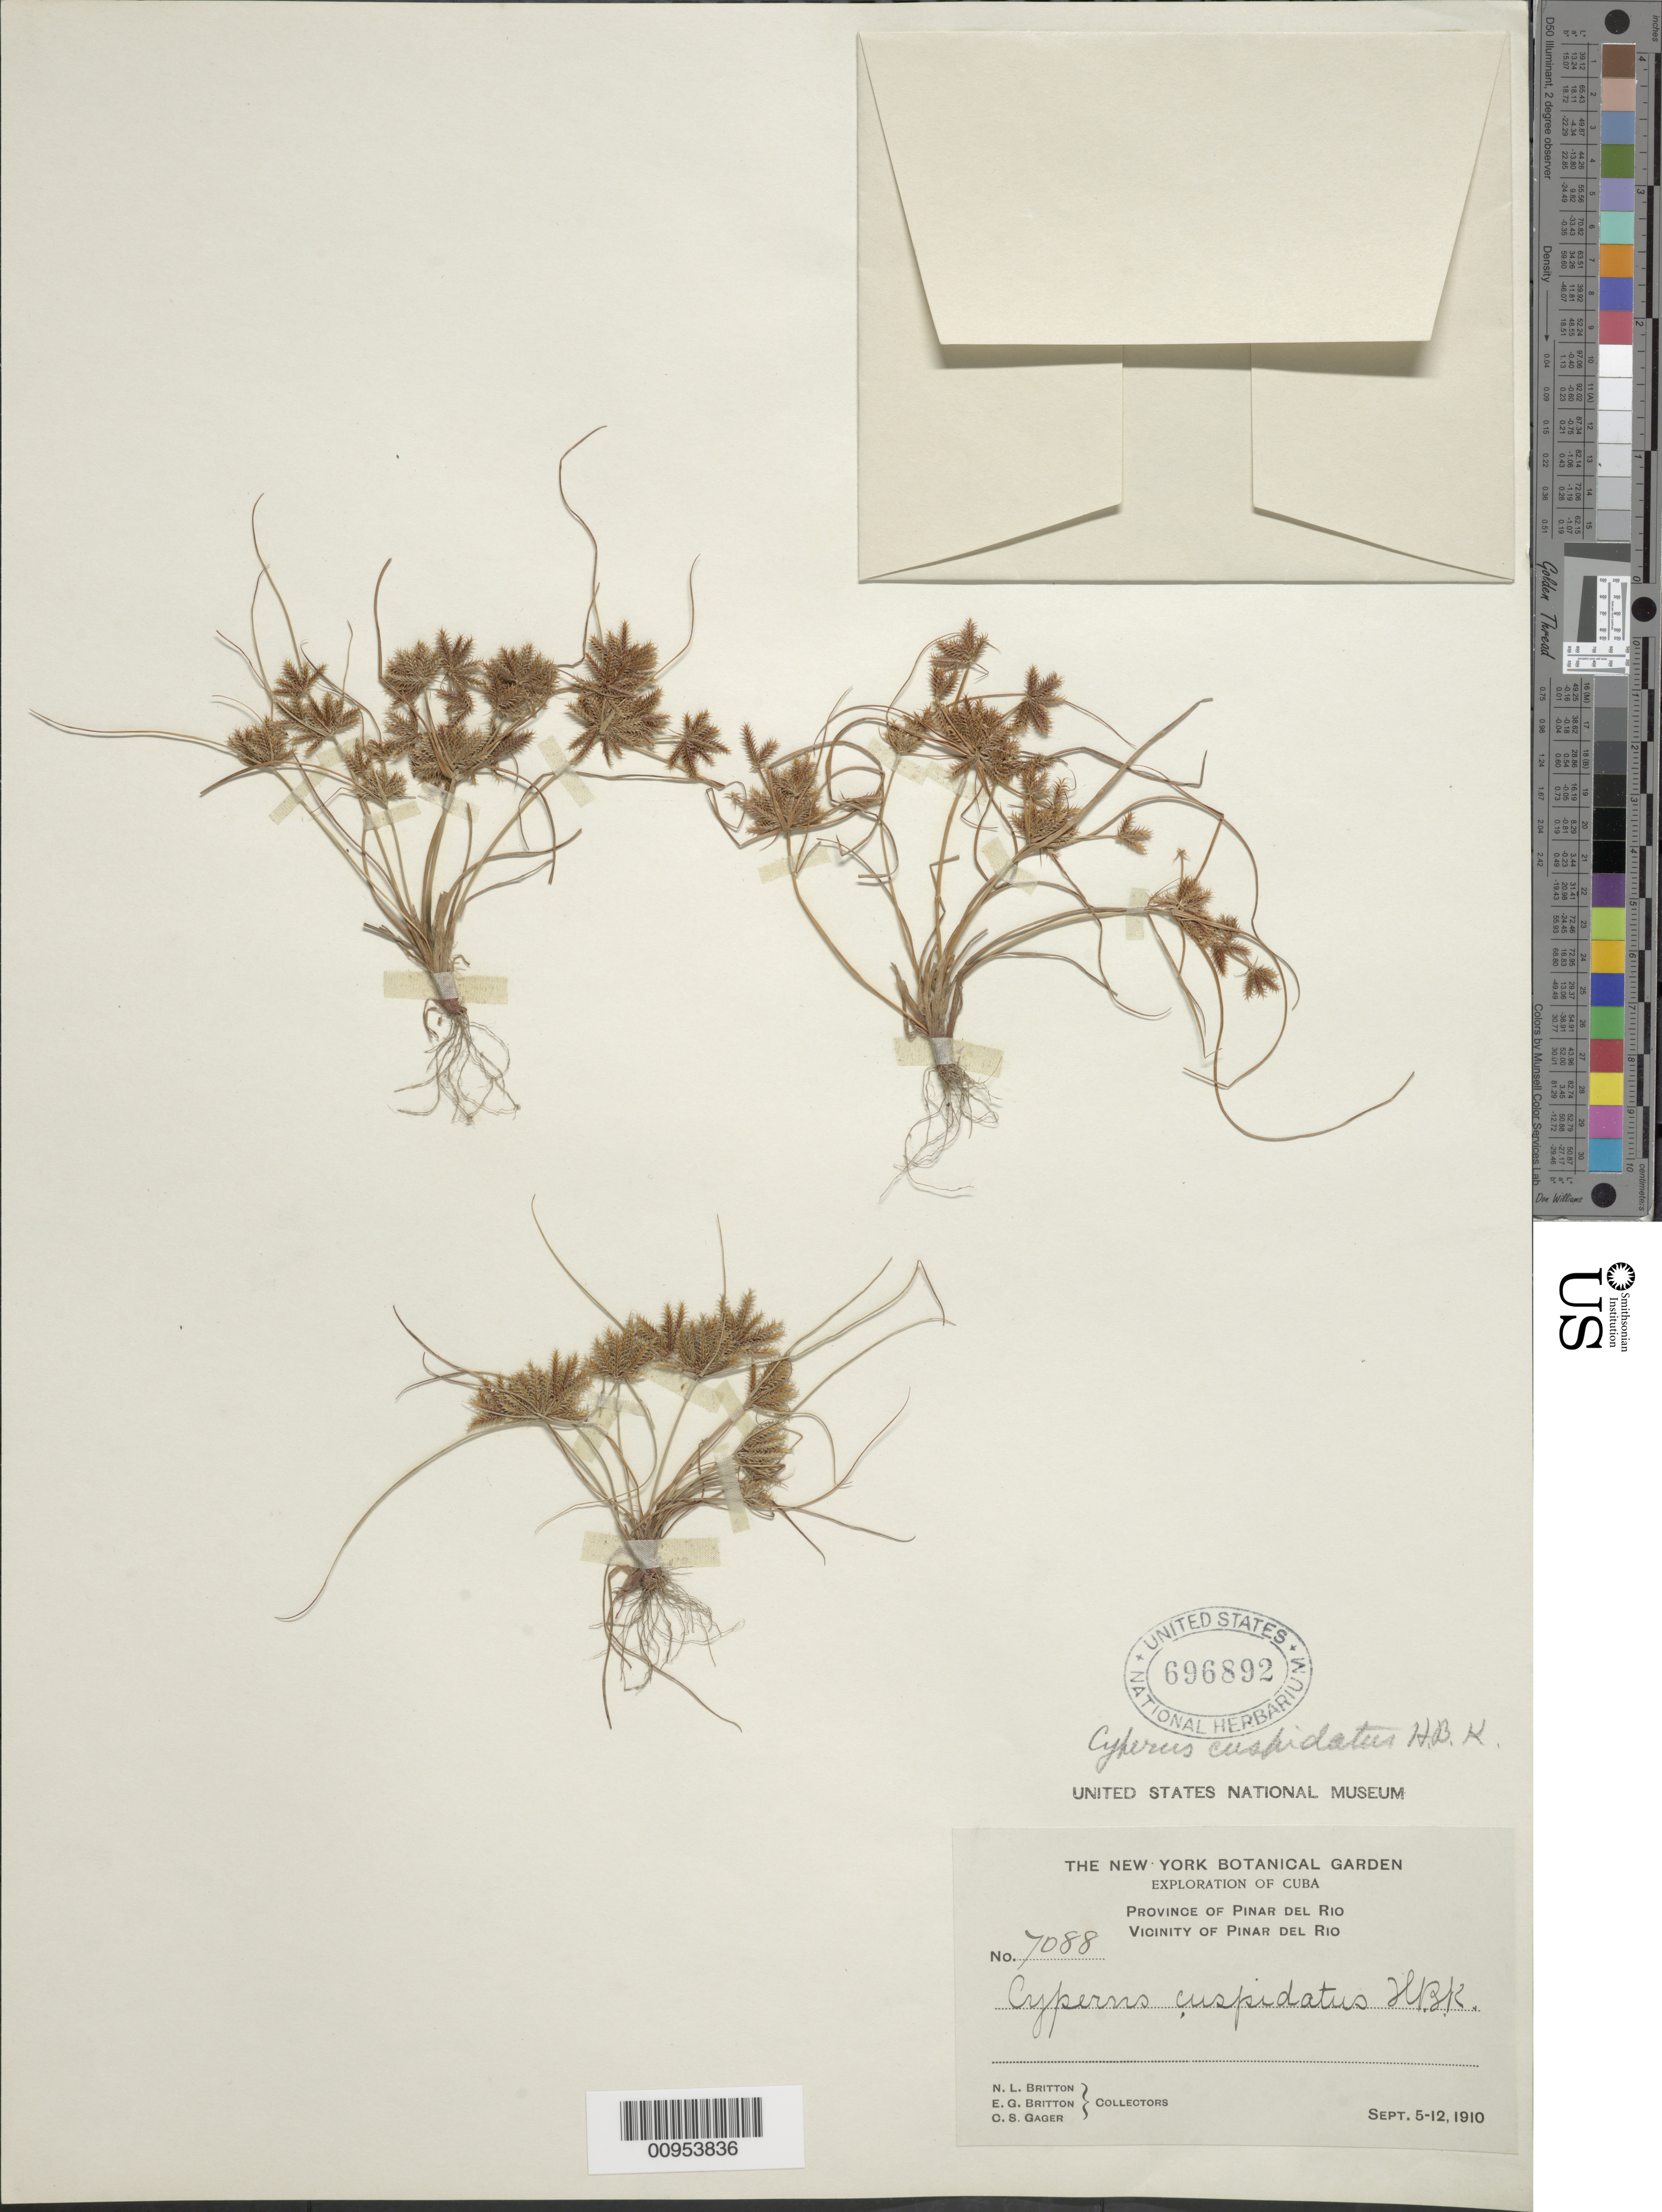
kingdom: Plantae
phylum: Tracheophyta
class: Liliopsida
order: Poales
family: Cyperaceae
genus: Cyperus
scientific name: Cyperus cuspidatus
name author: Kunth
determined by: Kükenthal, G.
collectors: N. Britton, E. G. Britton & C. Gager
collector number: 7088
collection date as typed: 05 Sep 1910 to 12 Sep 1910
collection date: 1910-09-05/1910-09-12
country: Cuba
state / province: Pinar del Rio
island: Cuba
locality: Vicinity of Pinar del Rio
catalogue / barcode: US 696892